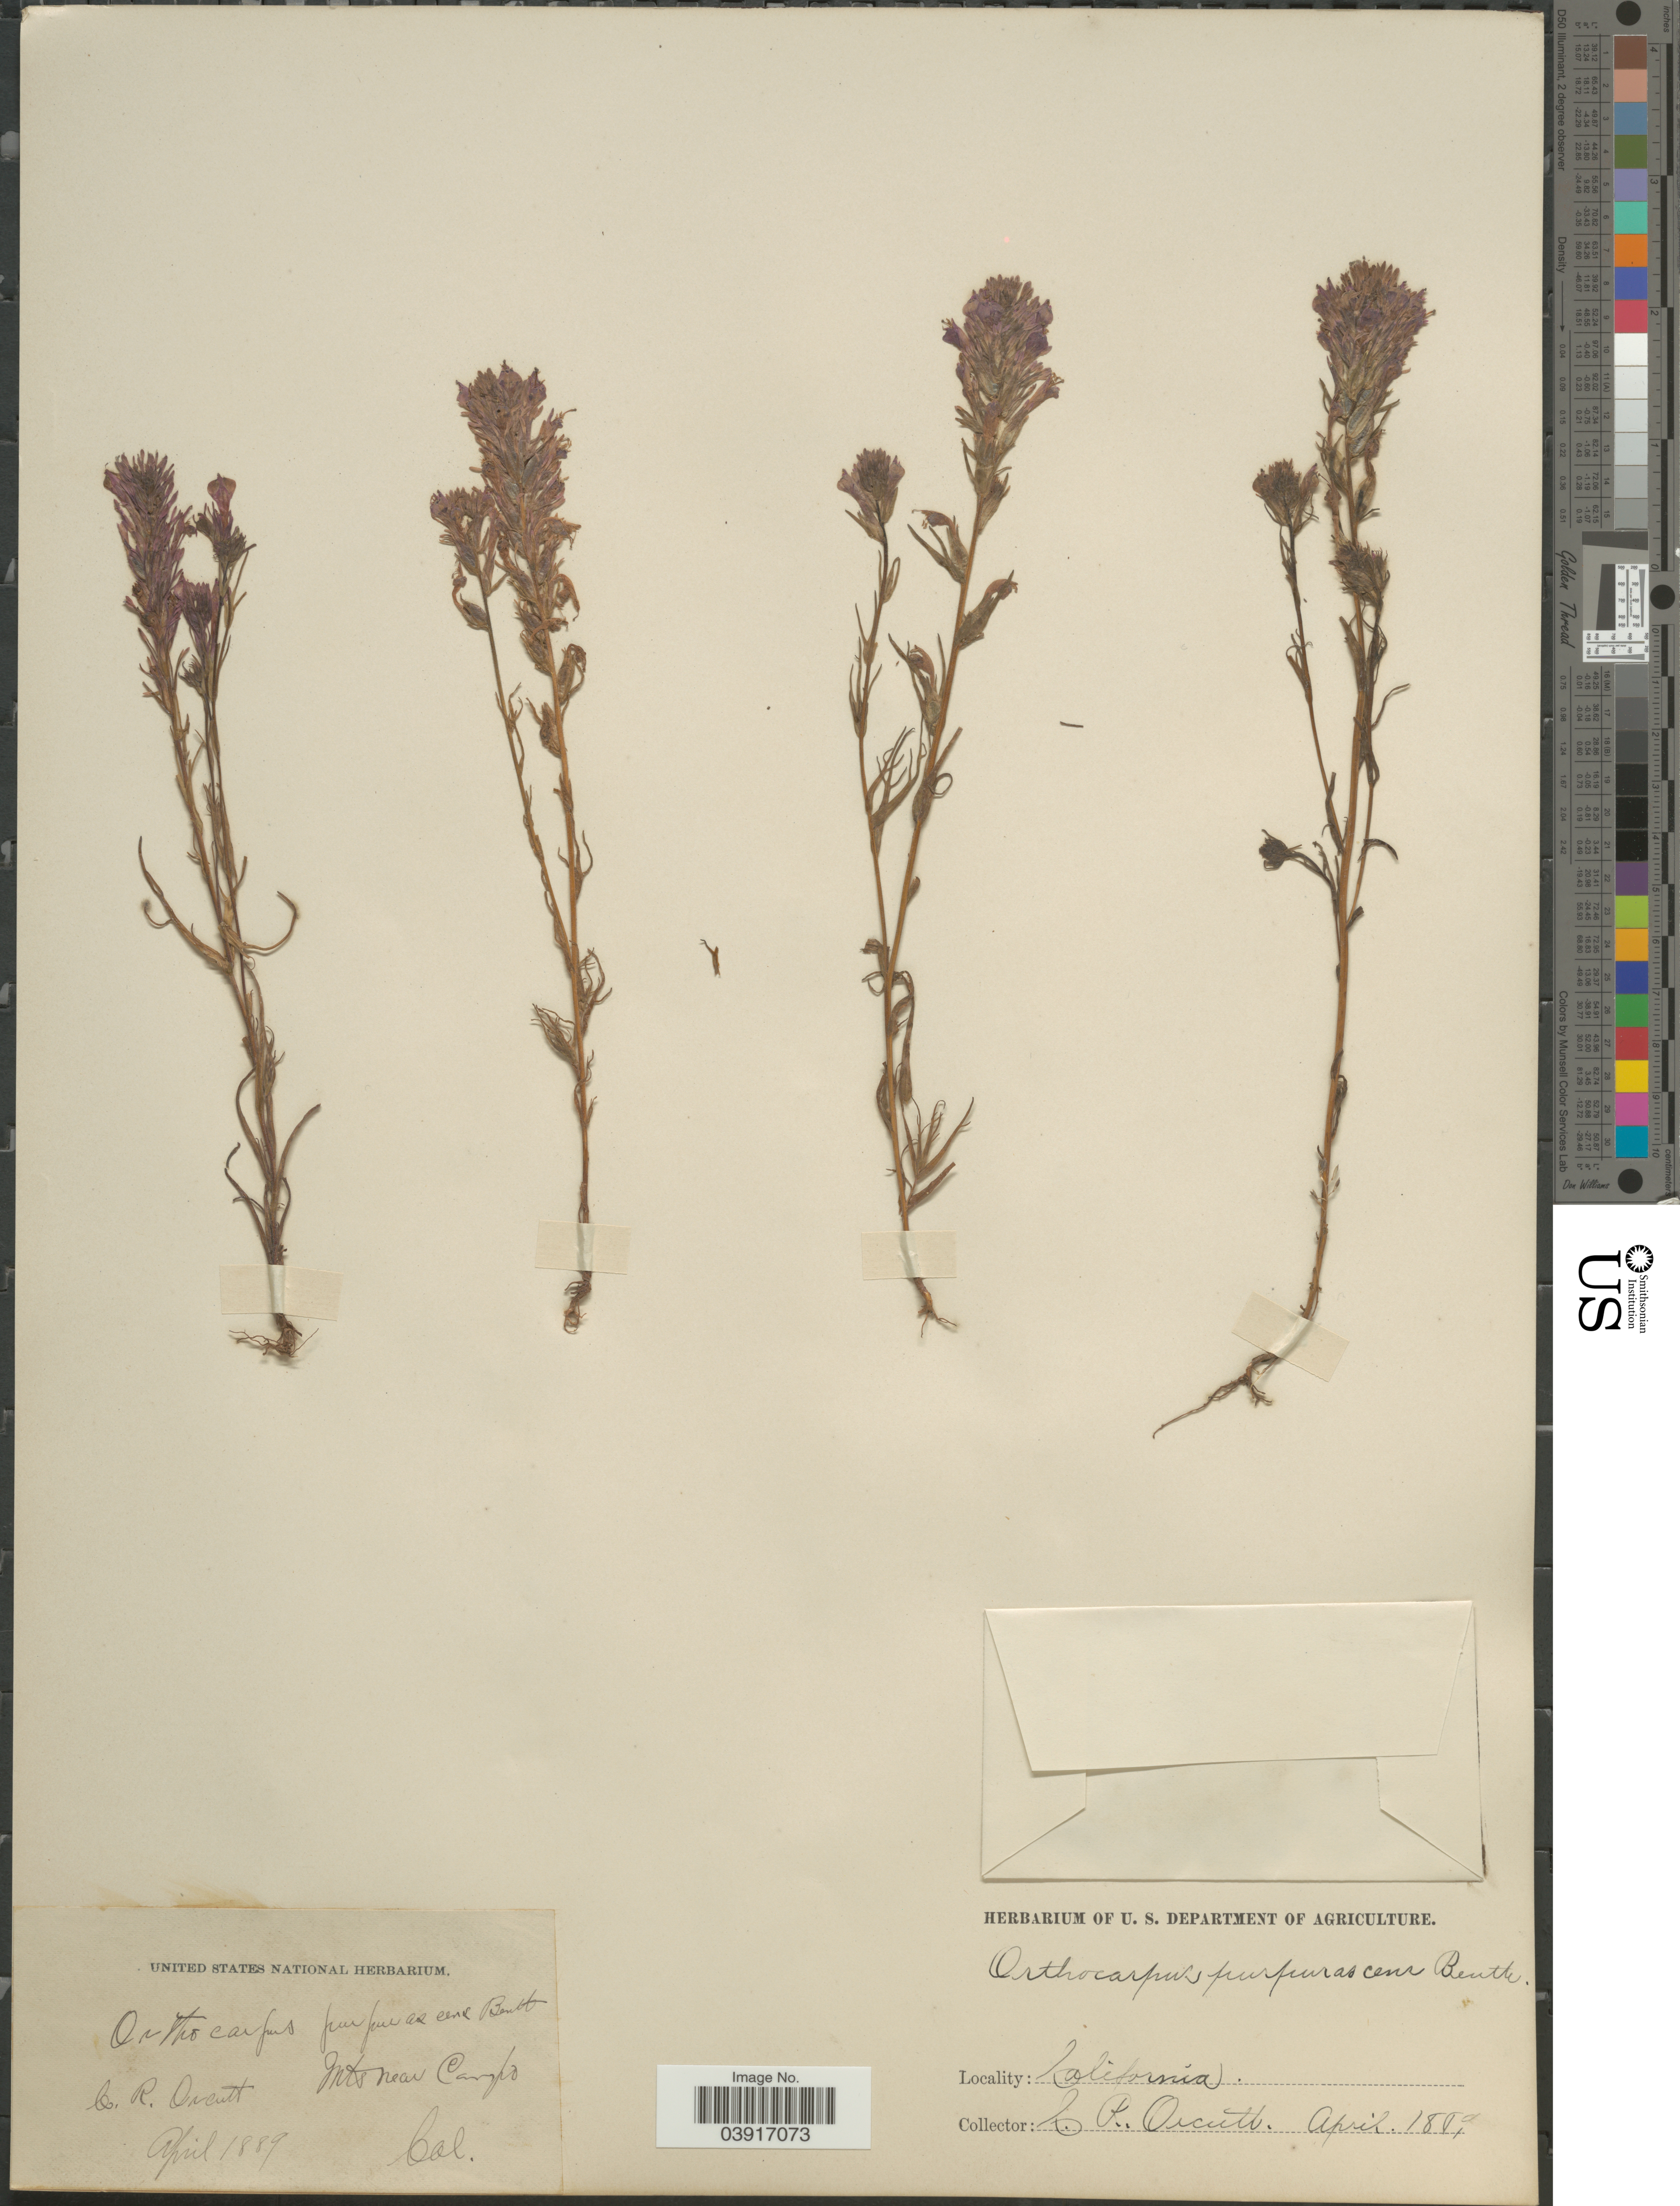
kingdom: Plantae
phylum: Tracheophyta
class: Magnoliopsida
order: Lamiales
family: Orobanchaceae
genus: Orthocarpus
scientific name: Orthocarpus densiflorus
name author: Benth.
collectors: C. R. Orcutt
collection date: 1889-04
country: United States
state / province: California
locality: Mts near Campo.